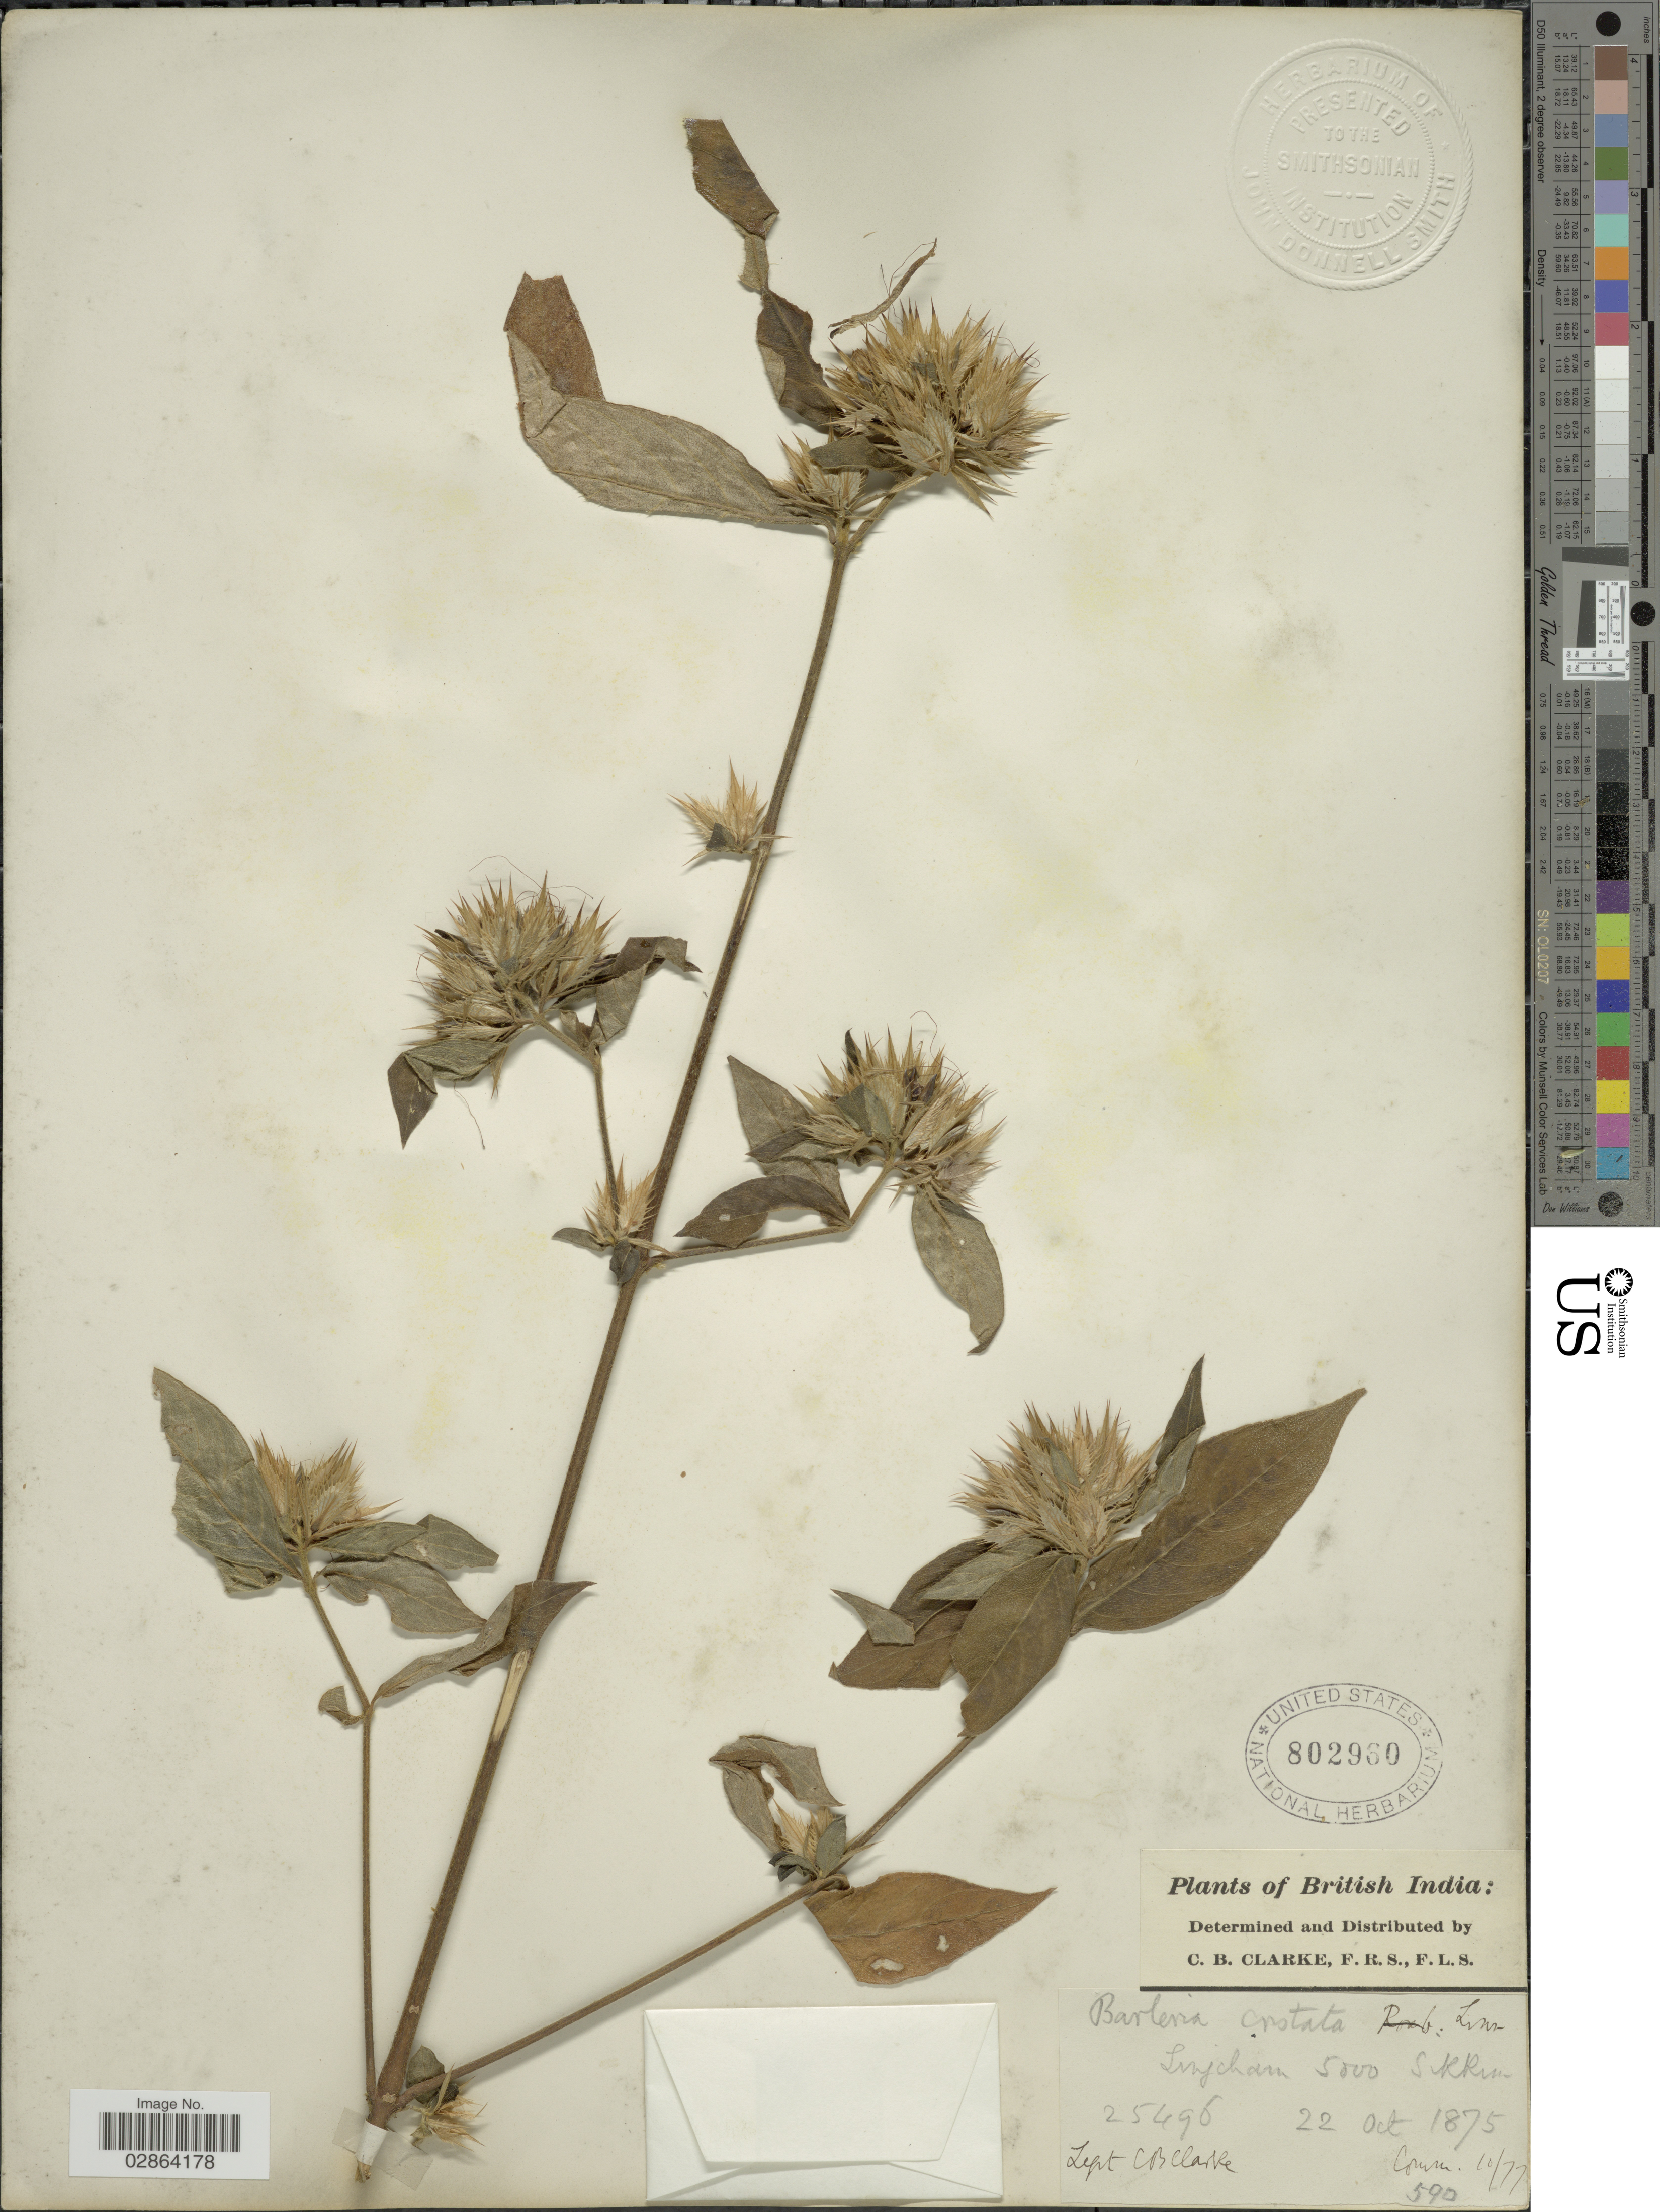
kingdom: Plantae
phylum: Tracheophyta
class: Magnoliopsida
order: Lamiales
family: Acanthaceae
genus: Barleria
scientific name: Barleria cristata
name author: L.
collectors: C. B. Clarke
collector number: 25496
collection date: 1875-10-22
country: India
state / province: Sikkim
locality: British India, Linjcham.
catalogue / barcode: US 802960